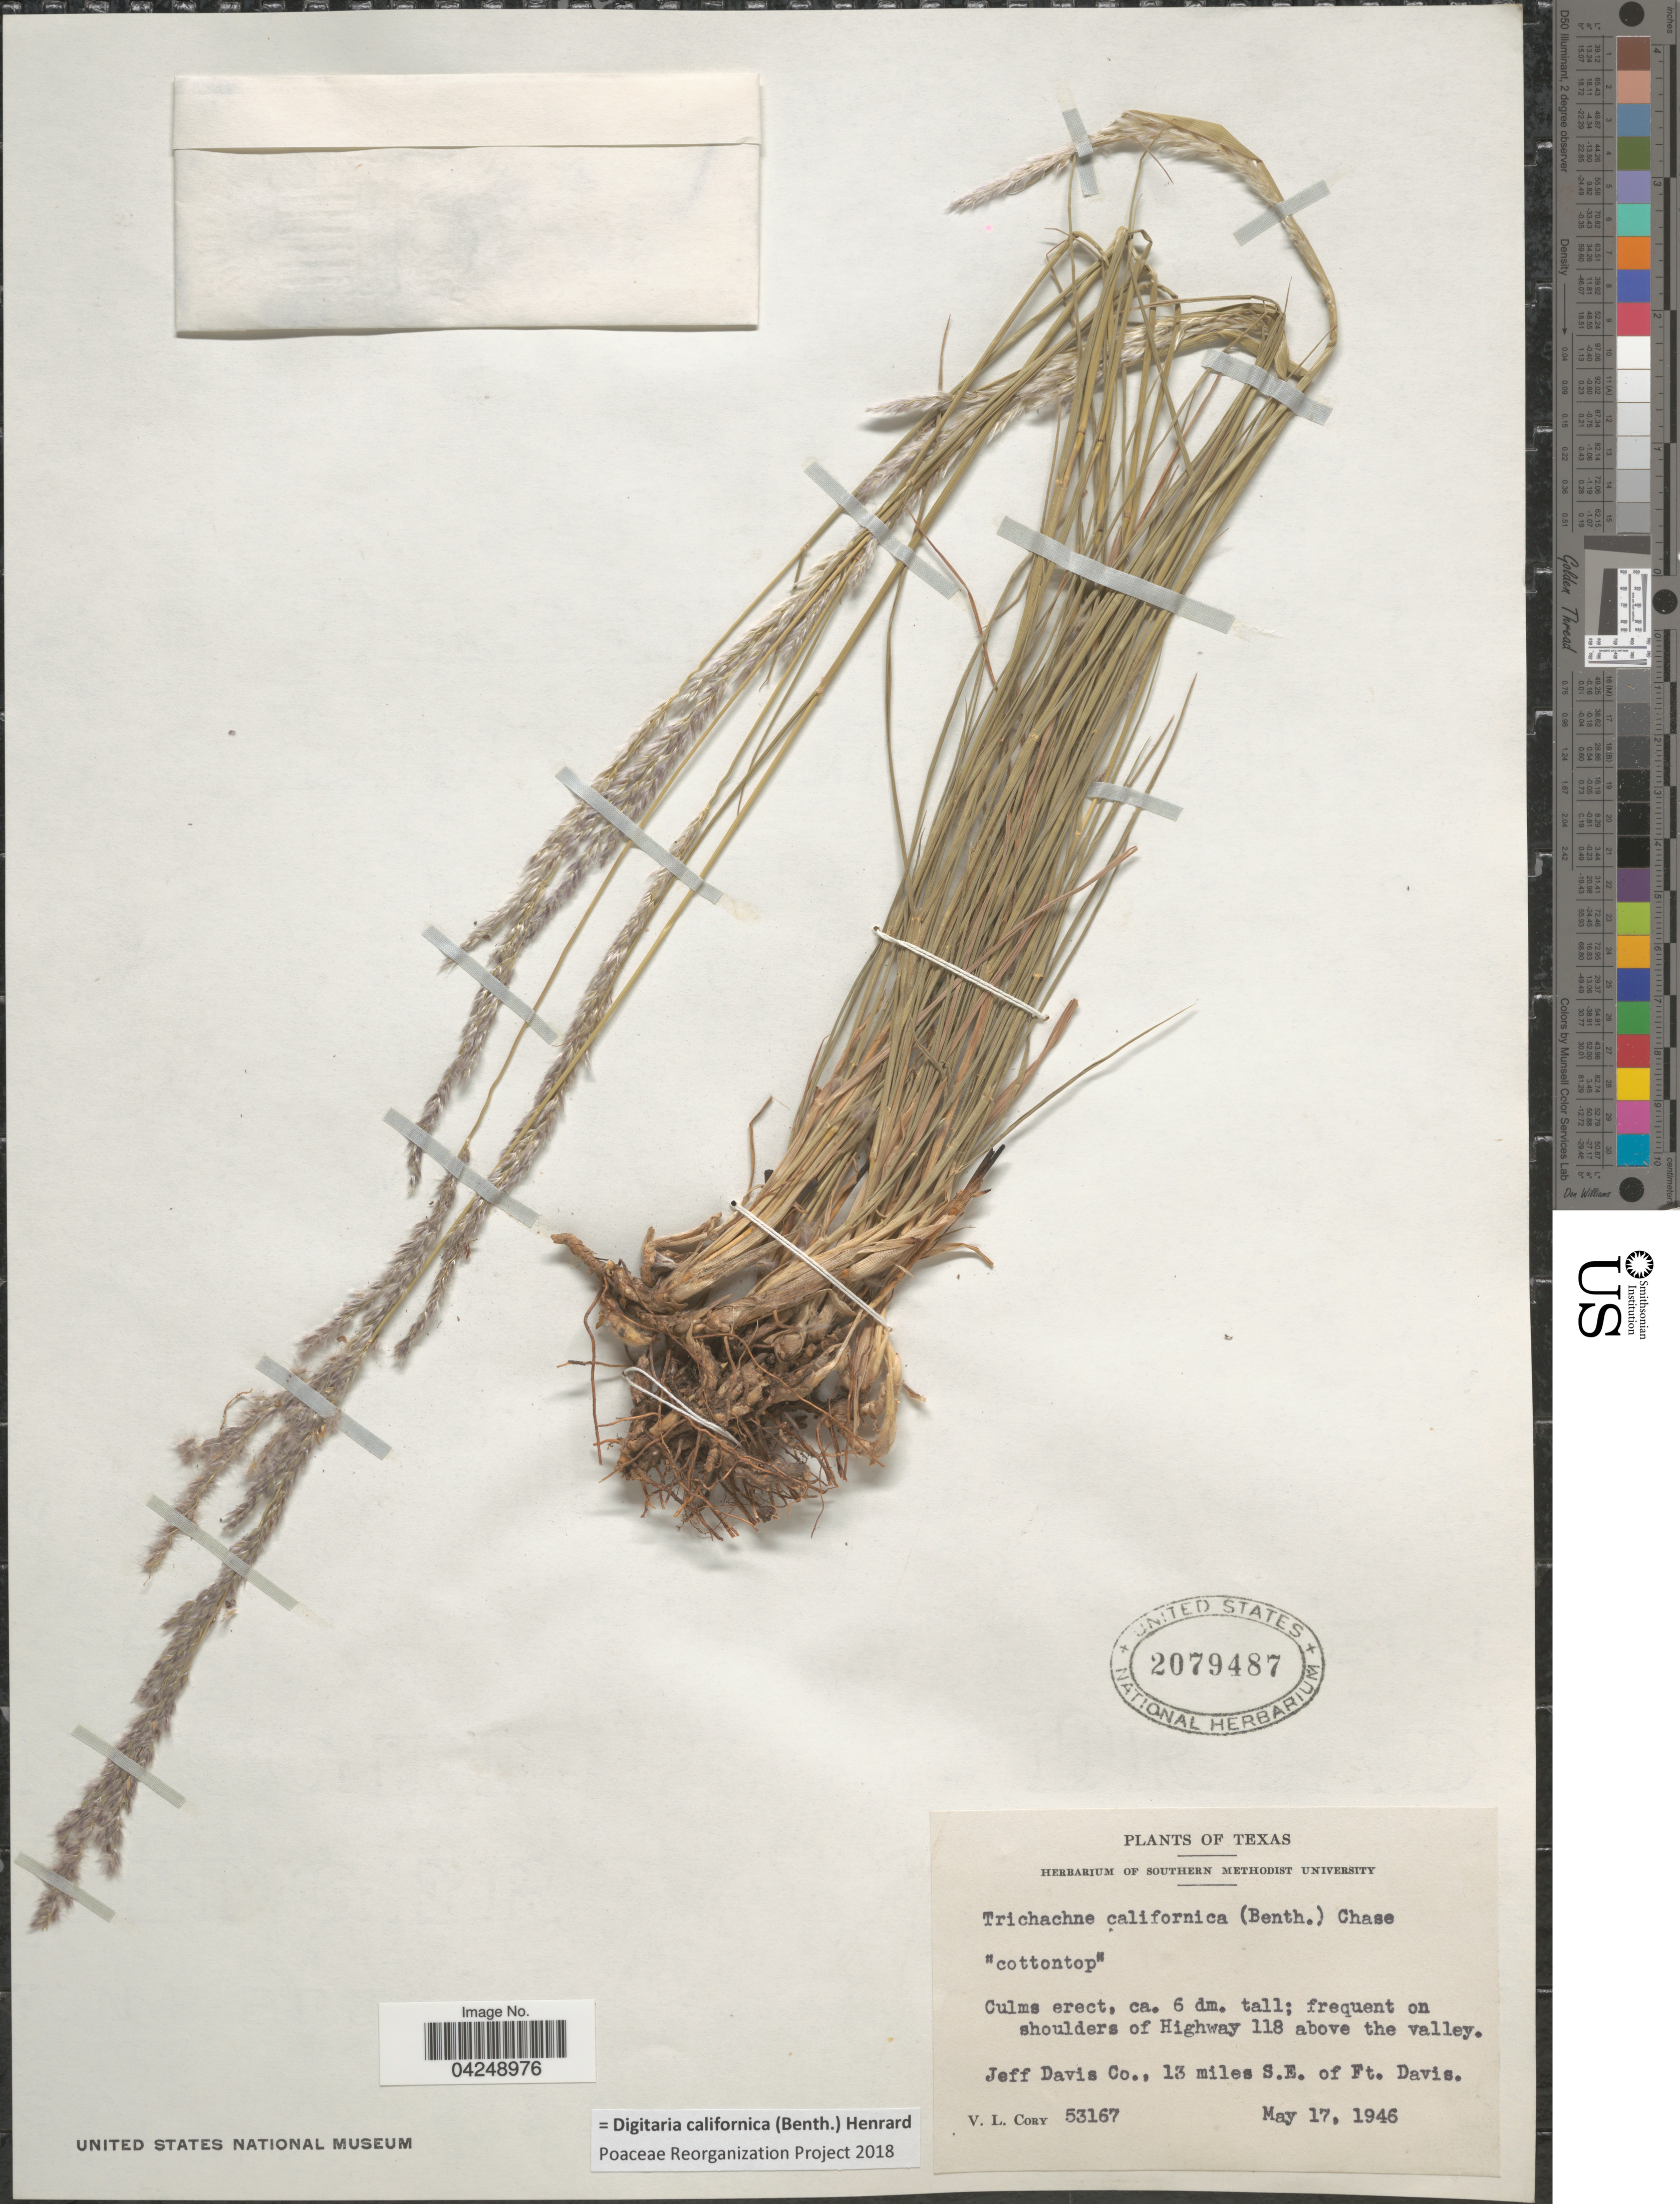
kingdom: Plantae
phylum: Tracheophyta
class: Liliopsida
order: Poales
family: Poaceae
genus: Digitaria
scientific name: Digitaria californica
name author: (Benth.) Henr.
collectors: V. Cory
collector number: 53167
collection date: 1946-05-17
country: United States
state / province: Texas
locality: Frequent on shoulders of Highway 118 above the valley. Jeff Davis Co., 13 miles S.E. of Ft. Davis.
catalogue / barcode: US 2079487